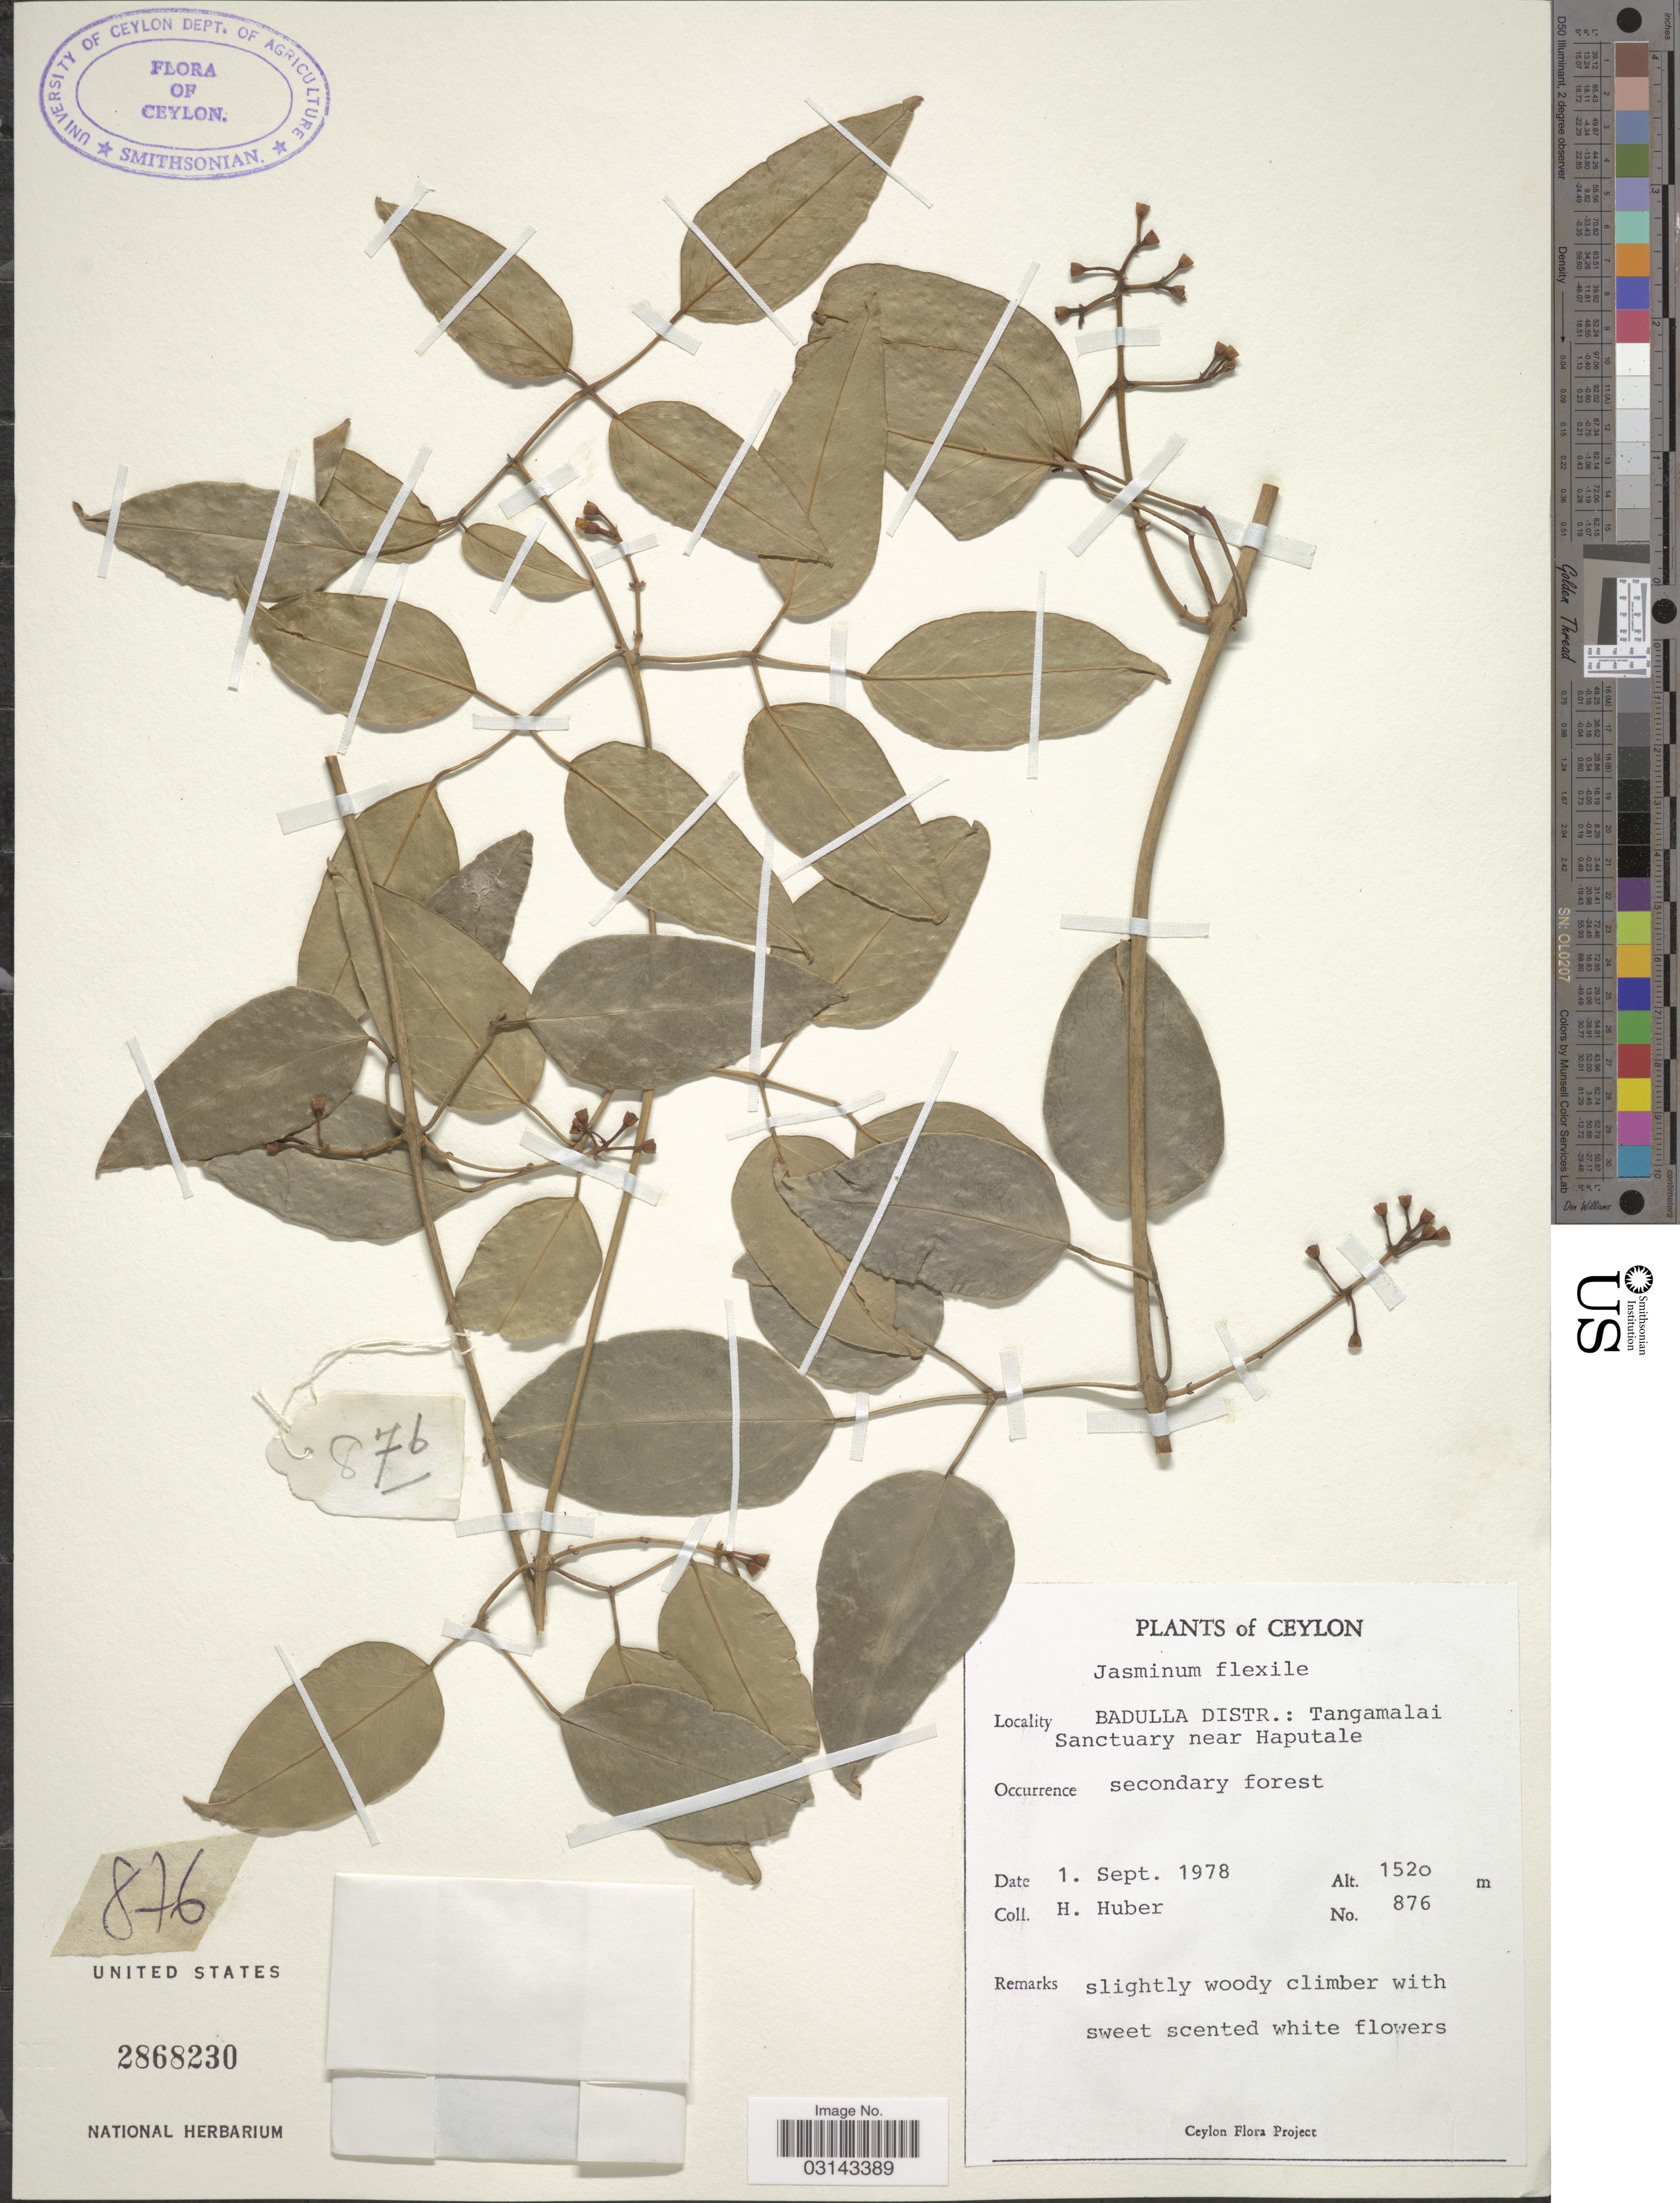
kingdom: Plantae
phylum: Tracheophyta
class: Magnoliopsida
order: Lamiales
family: Oleaceae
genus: Jasminum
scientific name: Jasminum flexile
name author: Vahl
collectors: H. Huber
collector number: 876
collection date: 1978-09-01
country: Sri Lanka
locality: Ceylon. Badulla Distr.: Tangamalai Sanctuary near Haputale.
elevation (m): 1520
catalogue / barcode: US 2868230